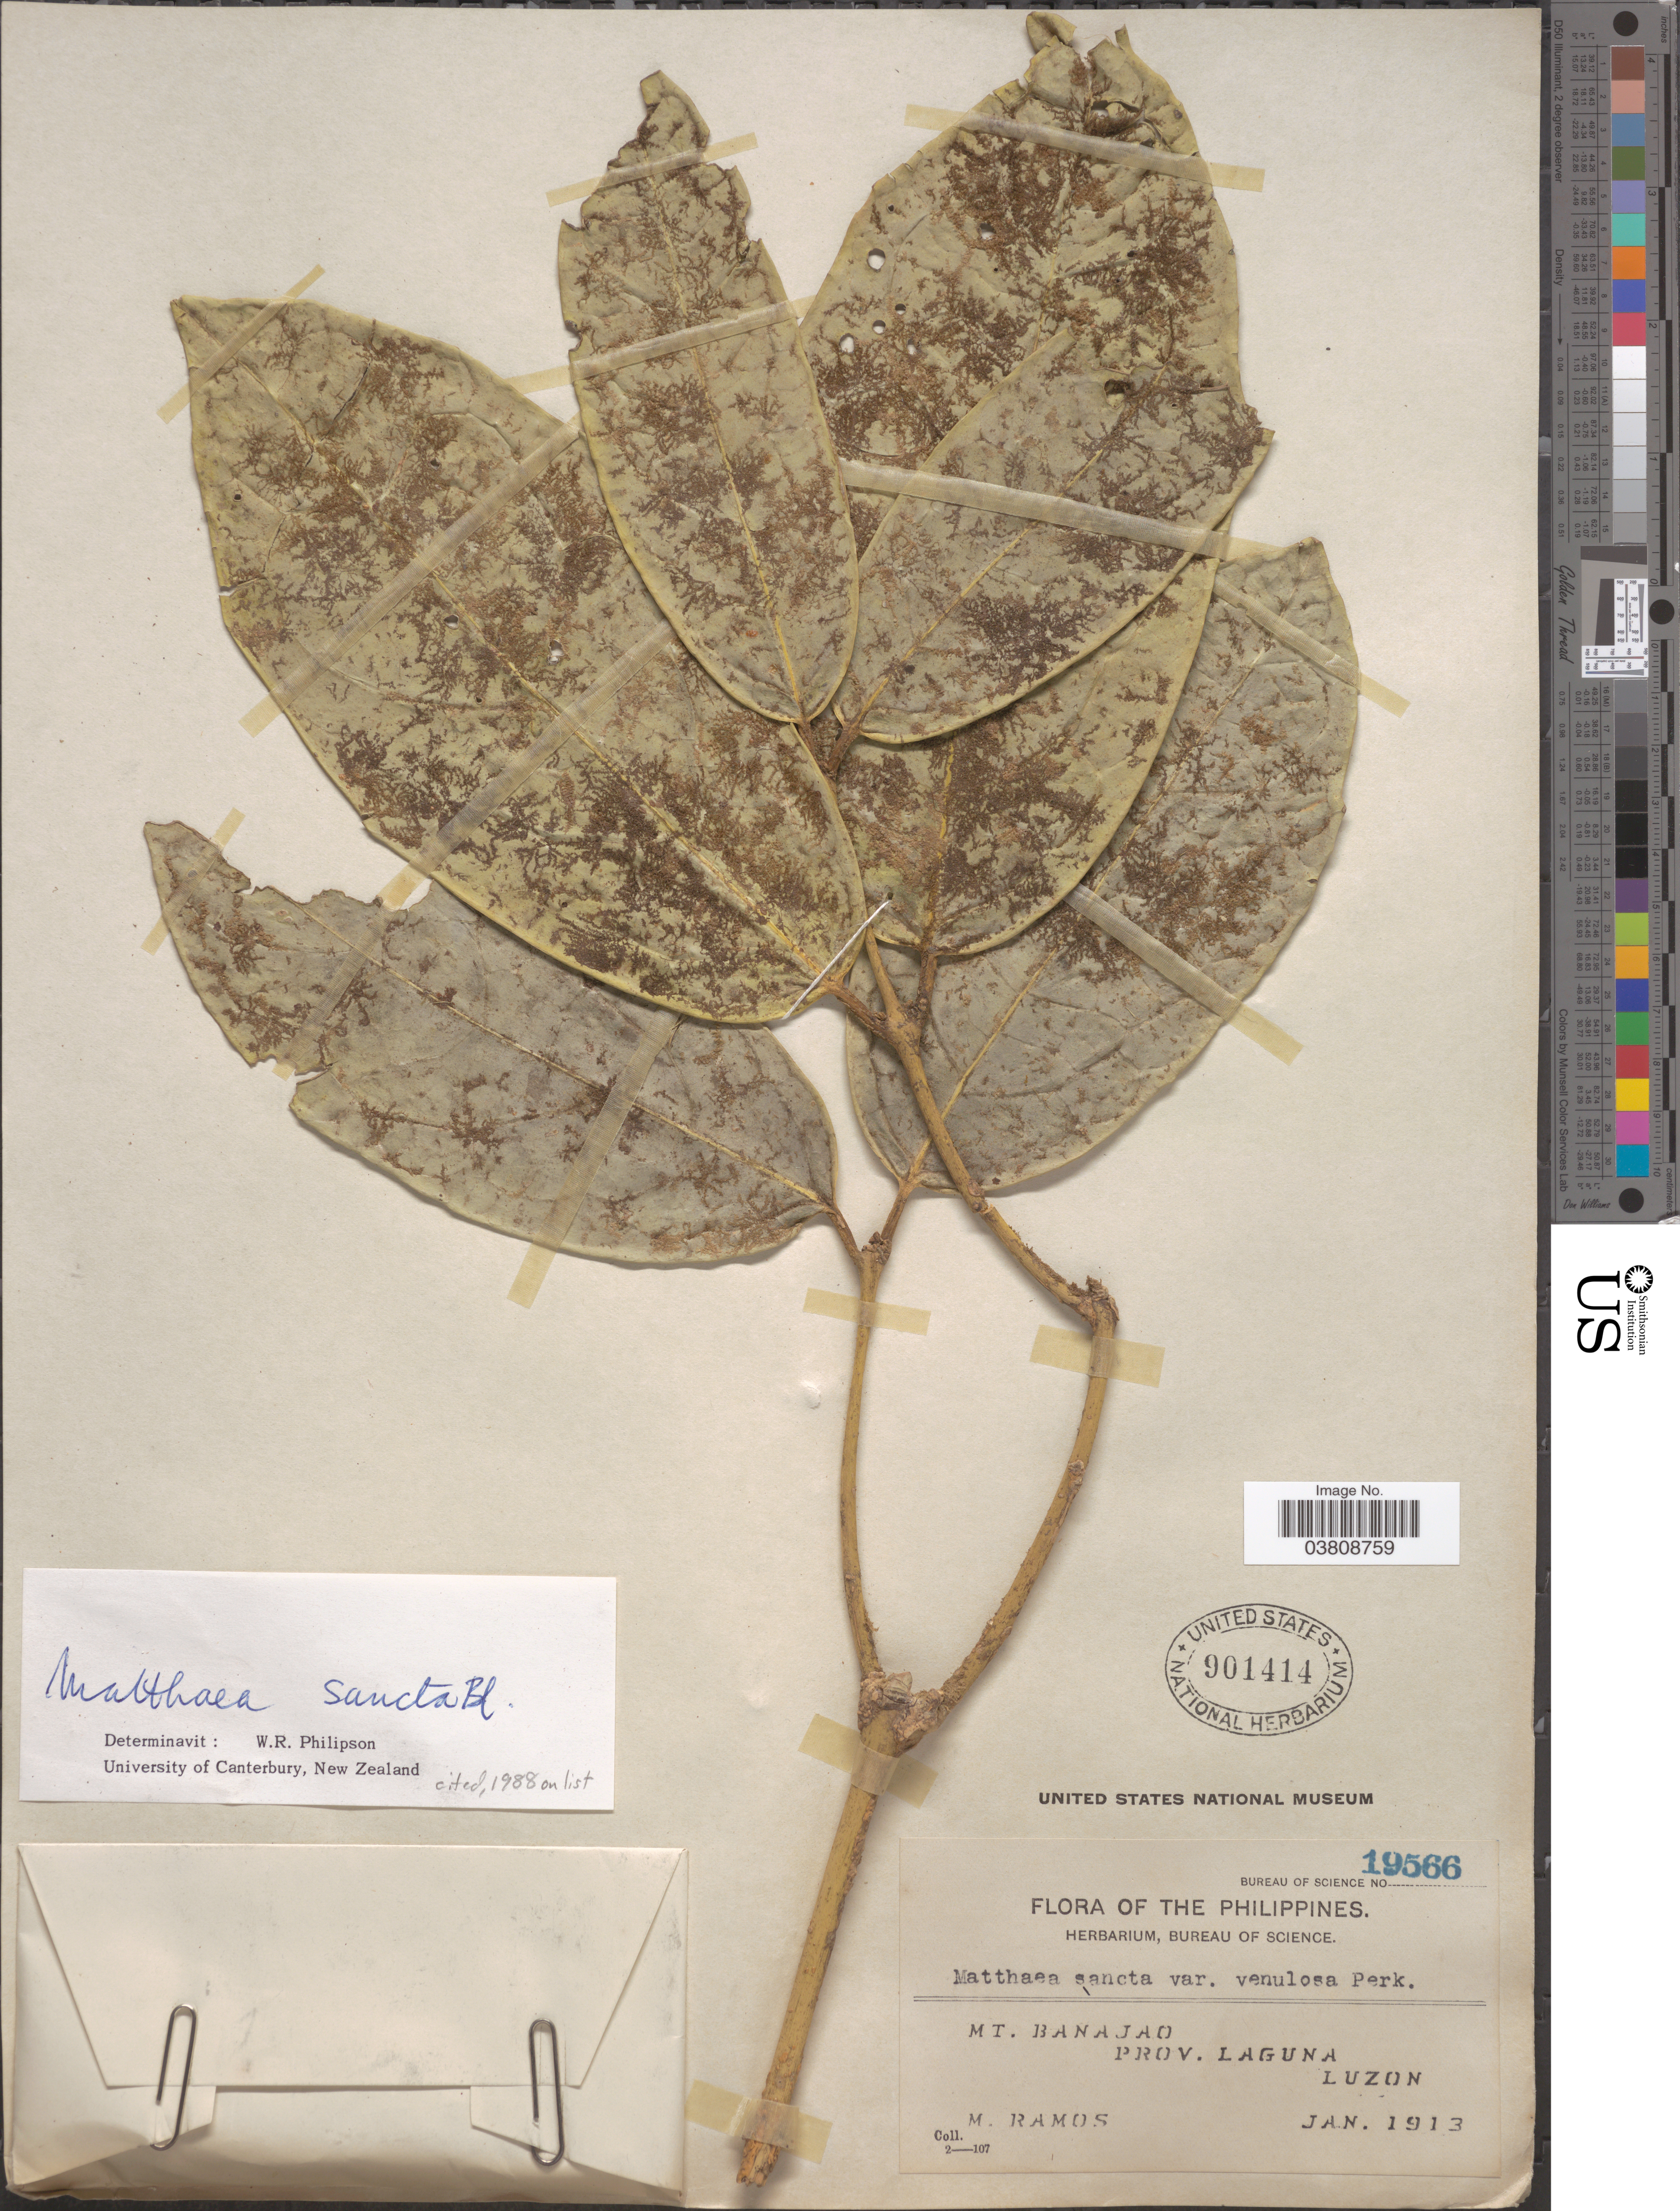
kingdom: Plantae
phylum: Tracheophyta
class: Magnoliopsida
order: Laurales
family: Monimiaceae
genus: Matthaea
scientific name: Matthaea sancta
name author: Blume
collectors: M. Ramos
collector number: Bureau of Science 19566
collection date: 1913-01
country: Philippines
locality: Mt. Banajao. Prov. Laguna. Luzon.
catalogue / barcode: US 901414